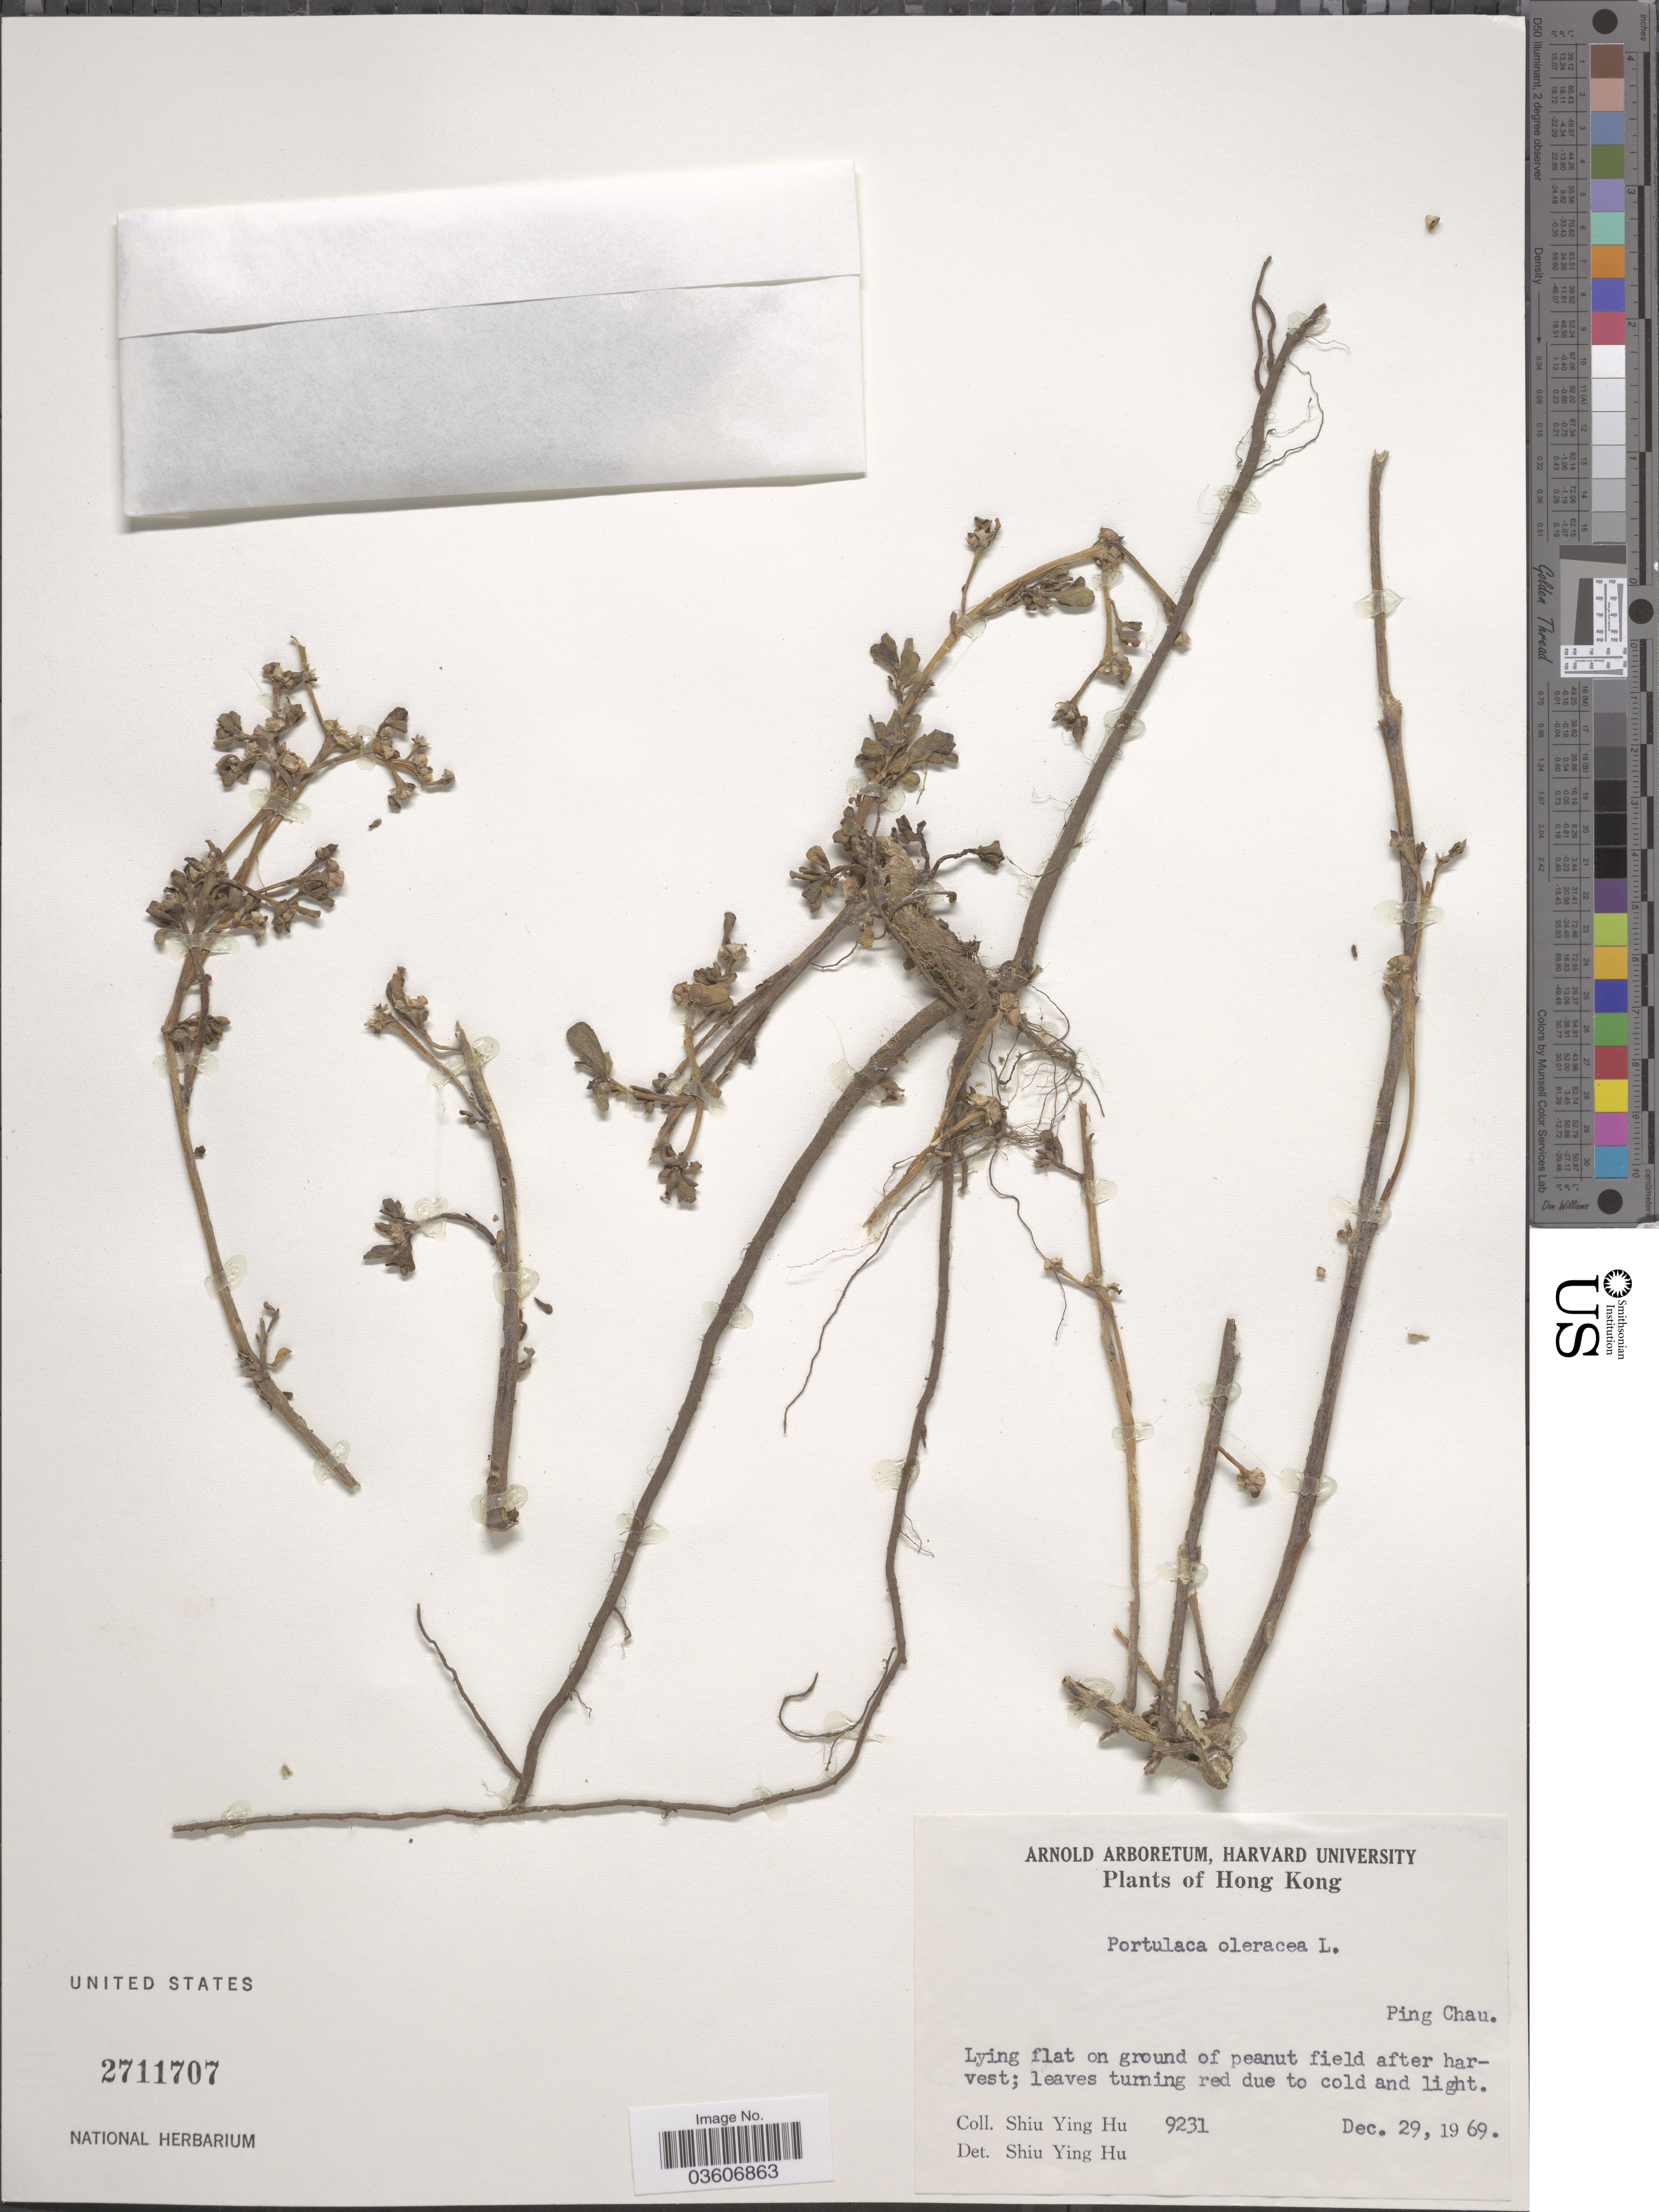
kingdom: Plantae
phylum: Tracheophyta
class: Magnoliopsida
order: Caryophyllales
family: Portulacaceae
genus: Portulaca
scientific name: Portulaca oleracea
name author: L.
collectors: S. Y. Hu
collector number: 9231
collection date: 1969-12-29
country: China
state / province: Hong Kong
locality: Ping Chau.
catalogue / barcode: US 2711707